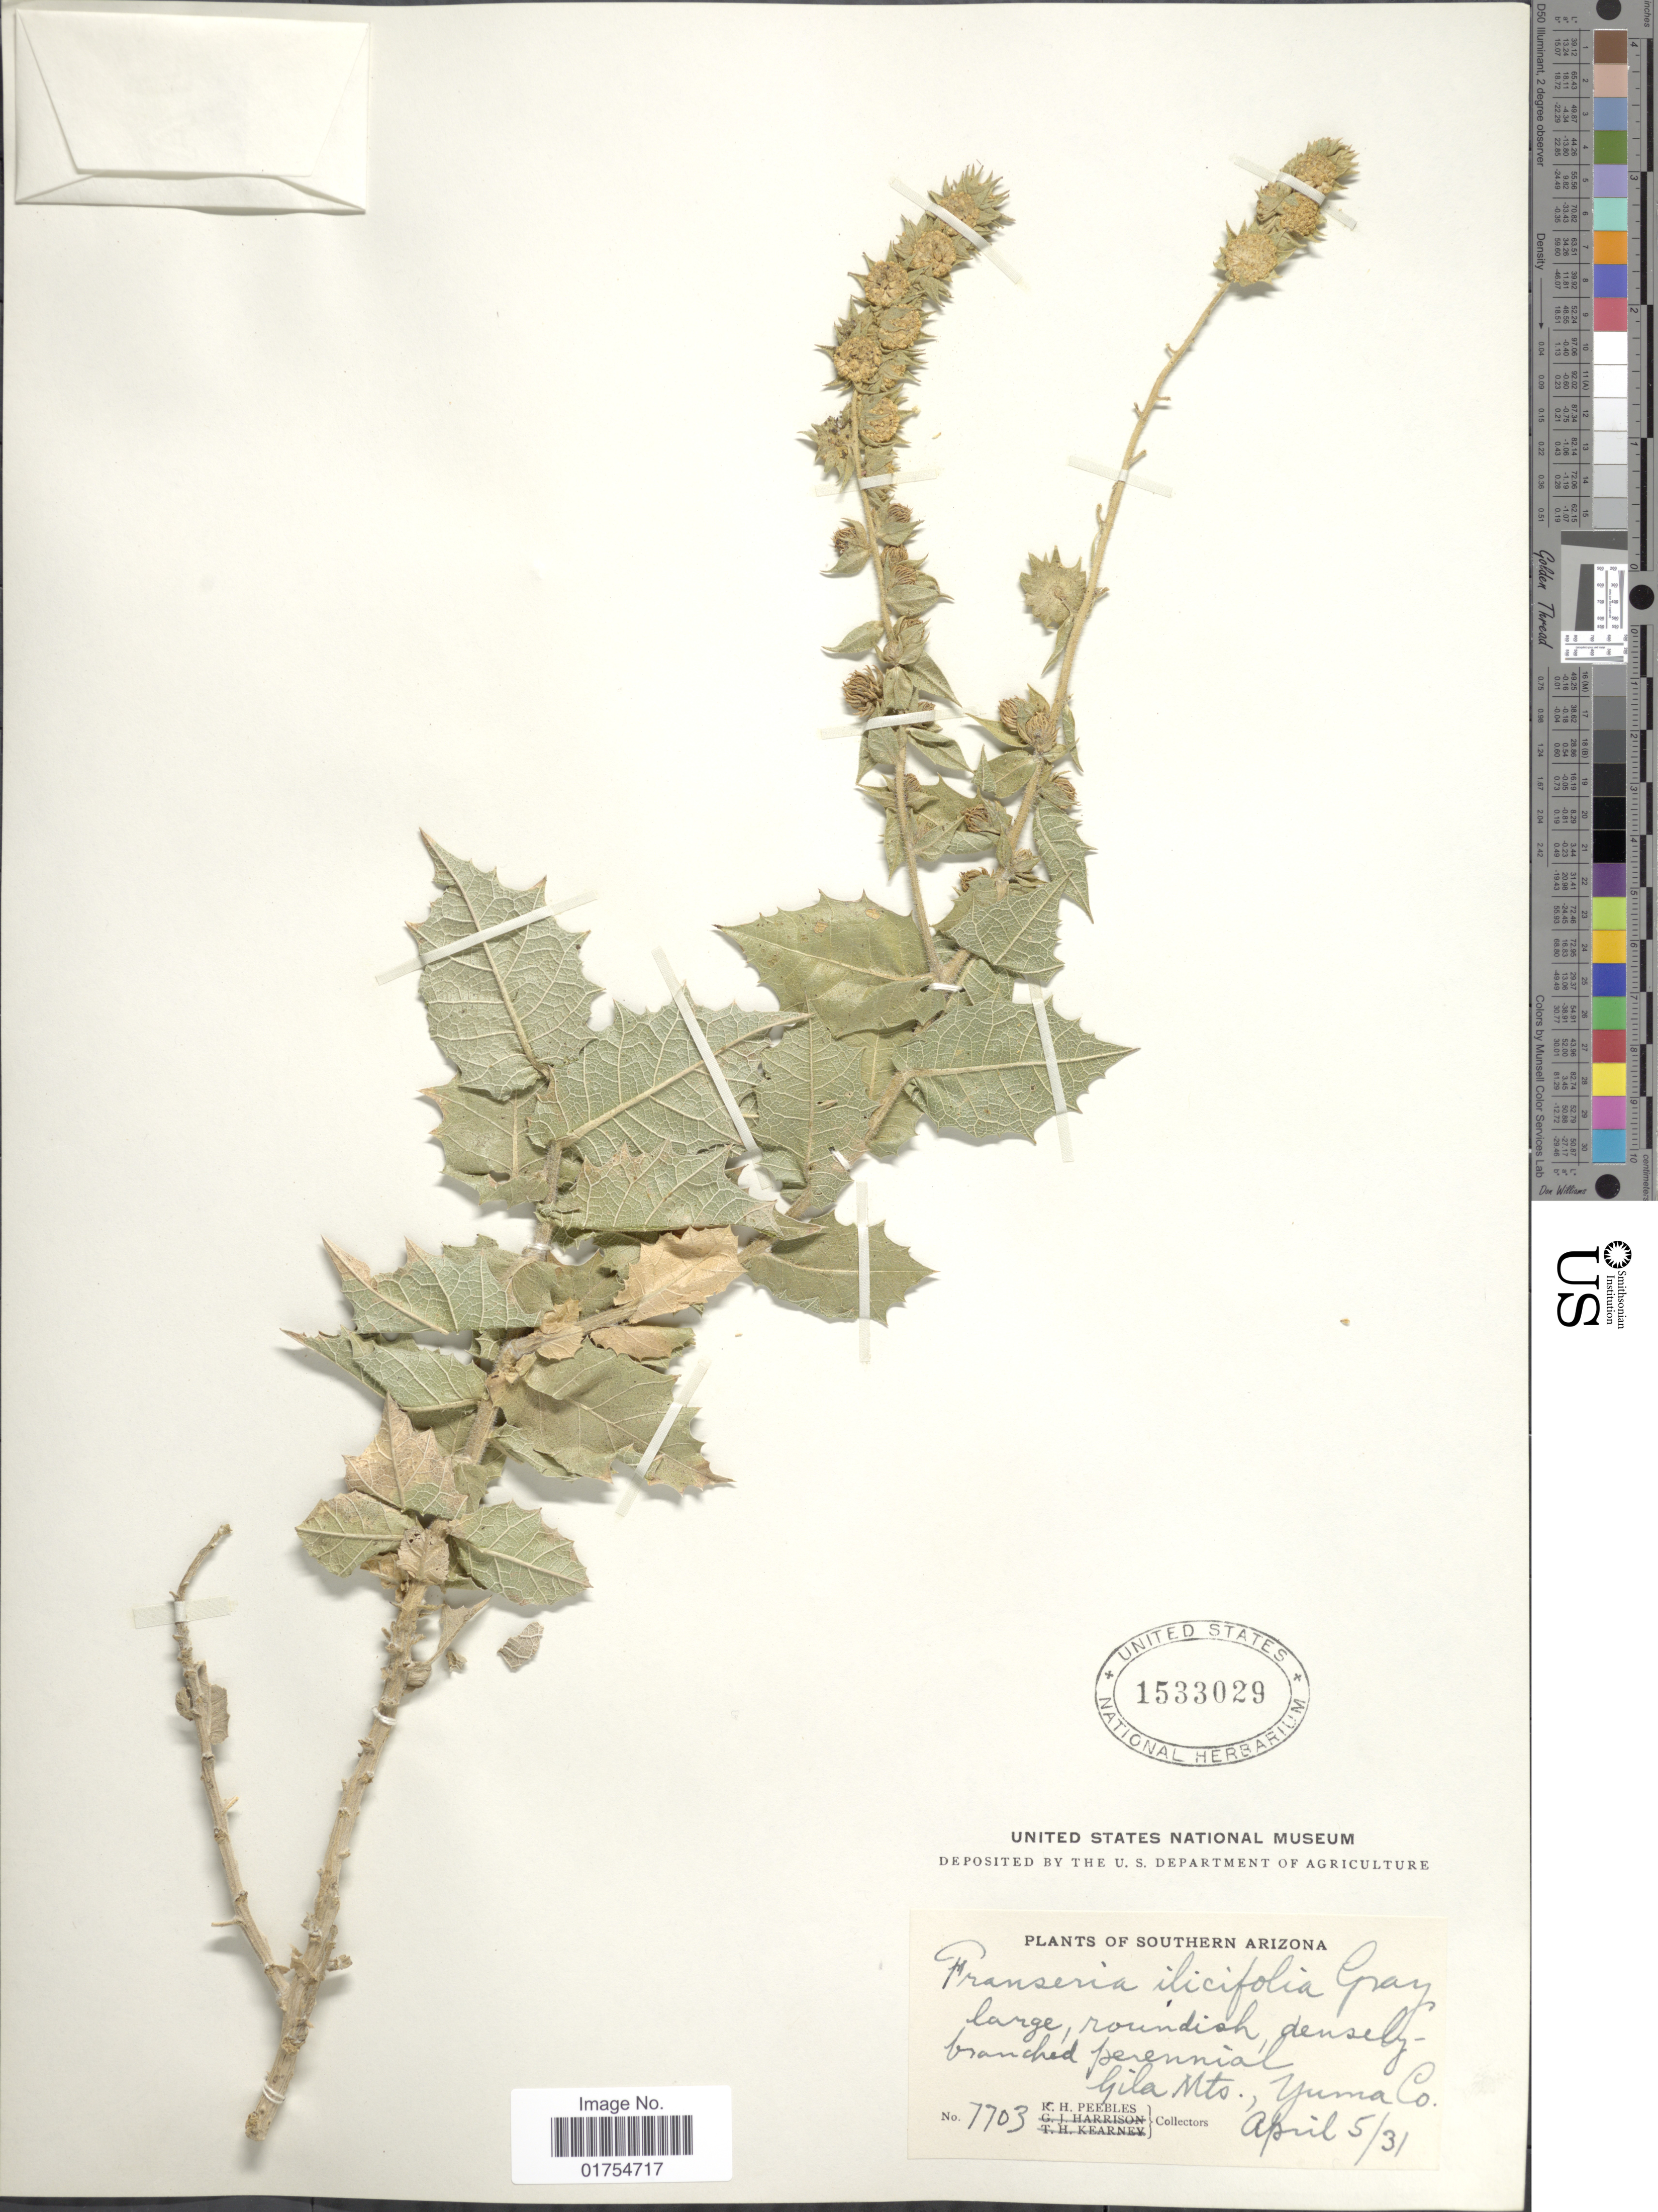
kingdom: Plantae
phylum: Tracheophyta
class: Magnoliopsida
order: Asterales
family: Asteraceae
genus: Franseria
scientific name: Franseria ilicifolia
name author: A. Gray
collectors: R. H. Peebles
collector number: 7703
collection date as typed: Transcribed d/m/y: 5/4/31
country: United States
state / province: Arizona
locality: Southern Arizona. Gila Mts. Yuma Co.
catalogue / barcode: US 1533029